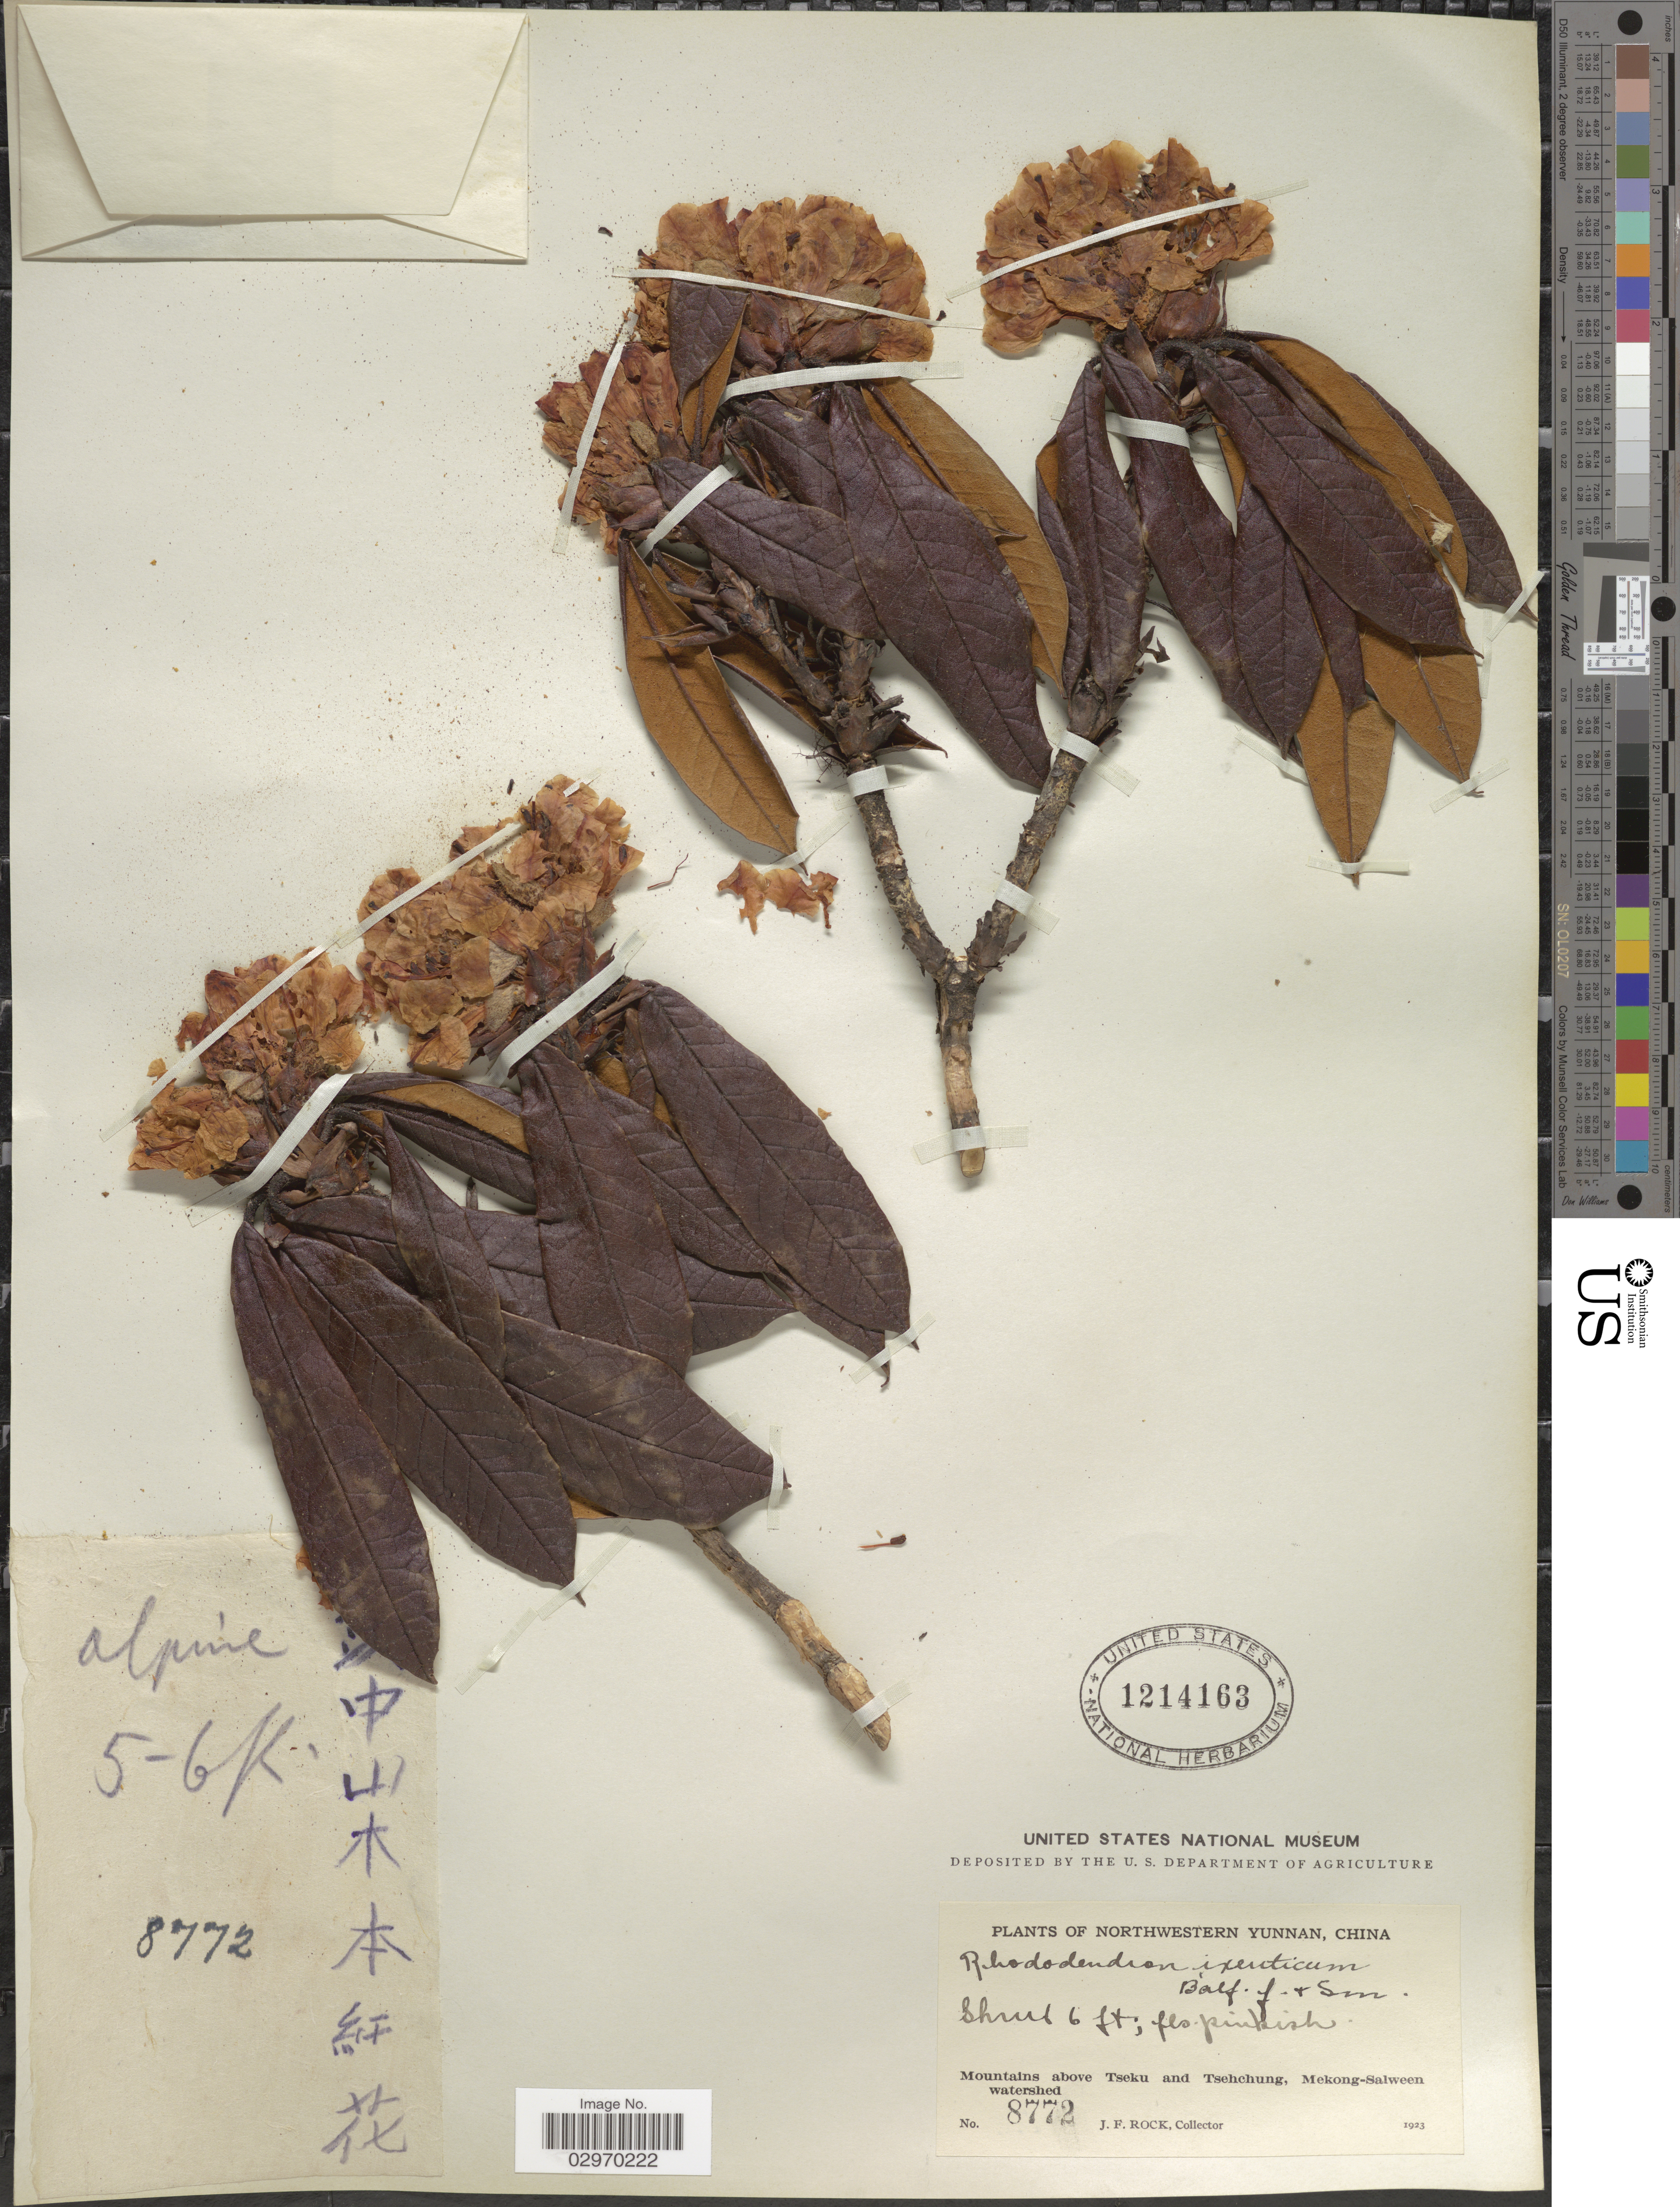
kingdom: Plantae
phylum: Tracheophyta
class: Magnoliopsida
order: Ericales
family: Ericaceae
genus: Rhododendron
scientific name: Rhododendron crinigerum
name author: Franch.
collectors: J. Rock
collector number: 8772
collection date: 1923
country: China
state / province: Yunnan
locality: Northwestern Yunnan. Mountains above Tseku and Tsehchung, Mekong-Salween watershed.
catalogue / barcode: US 1214163